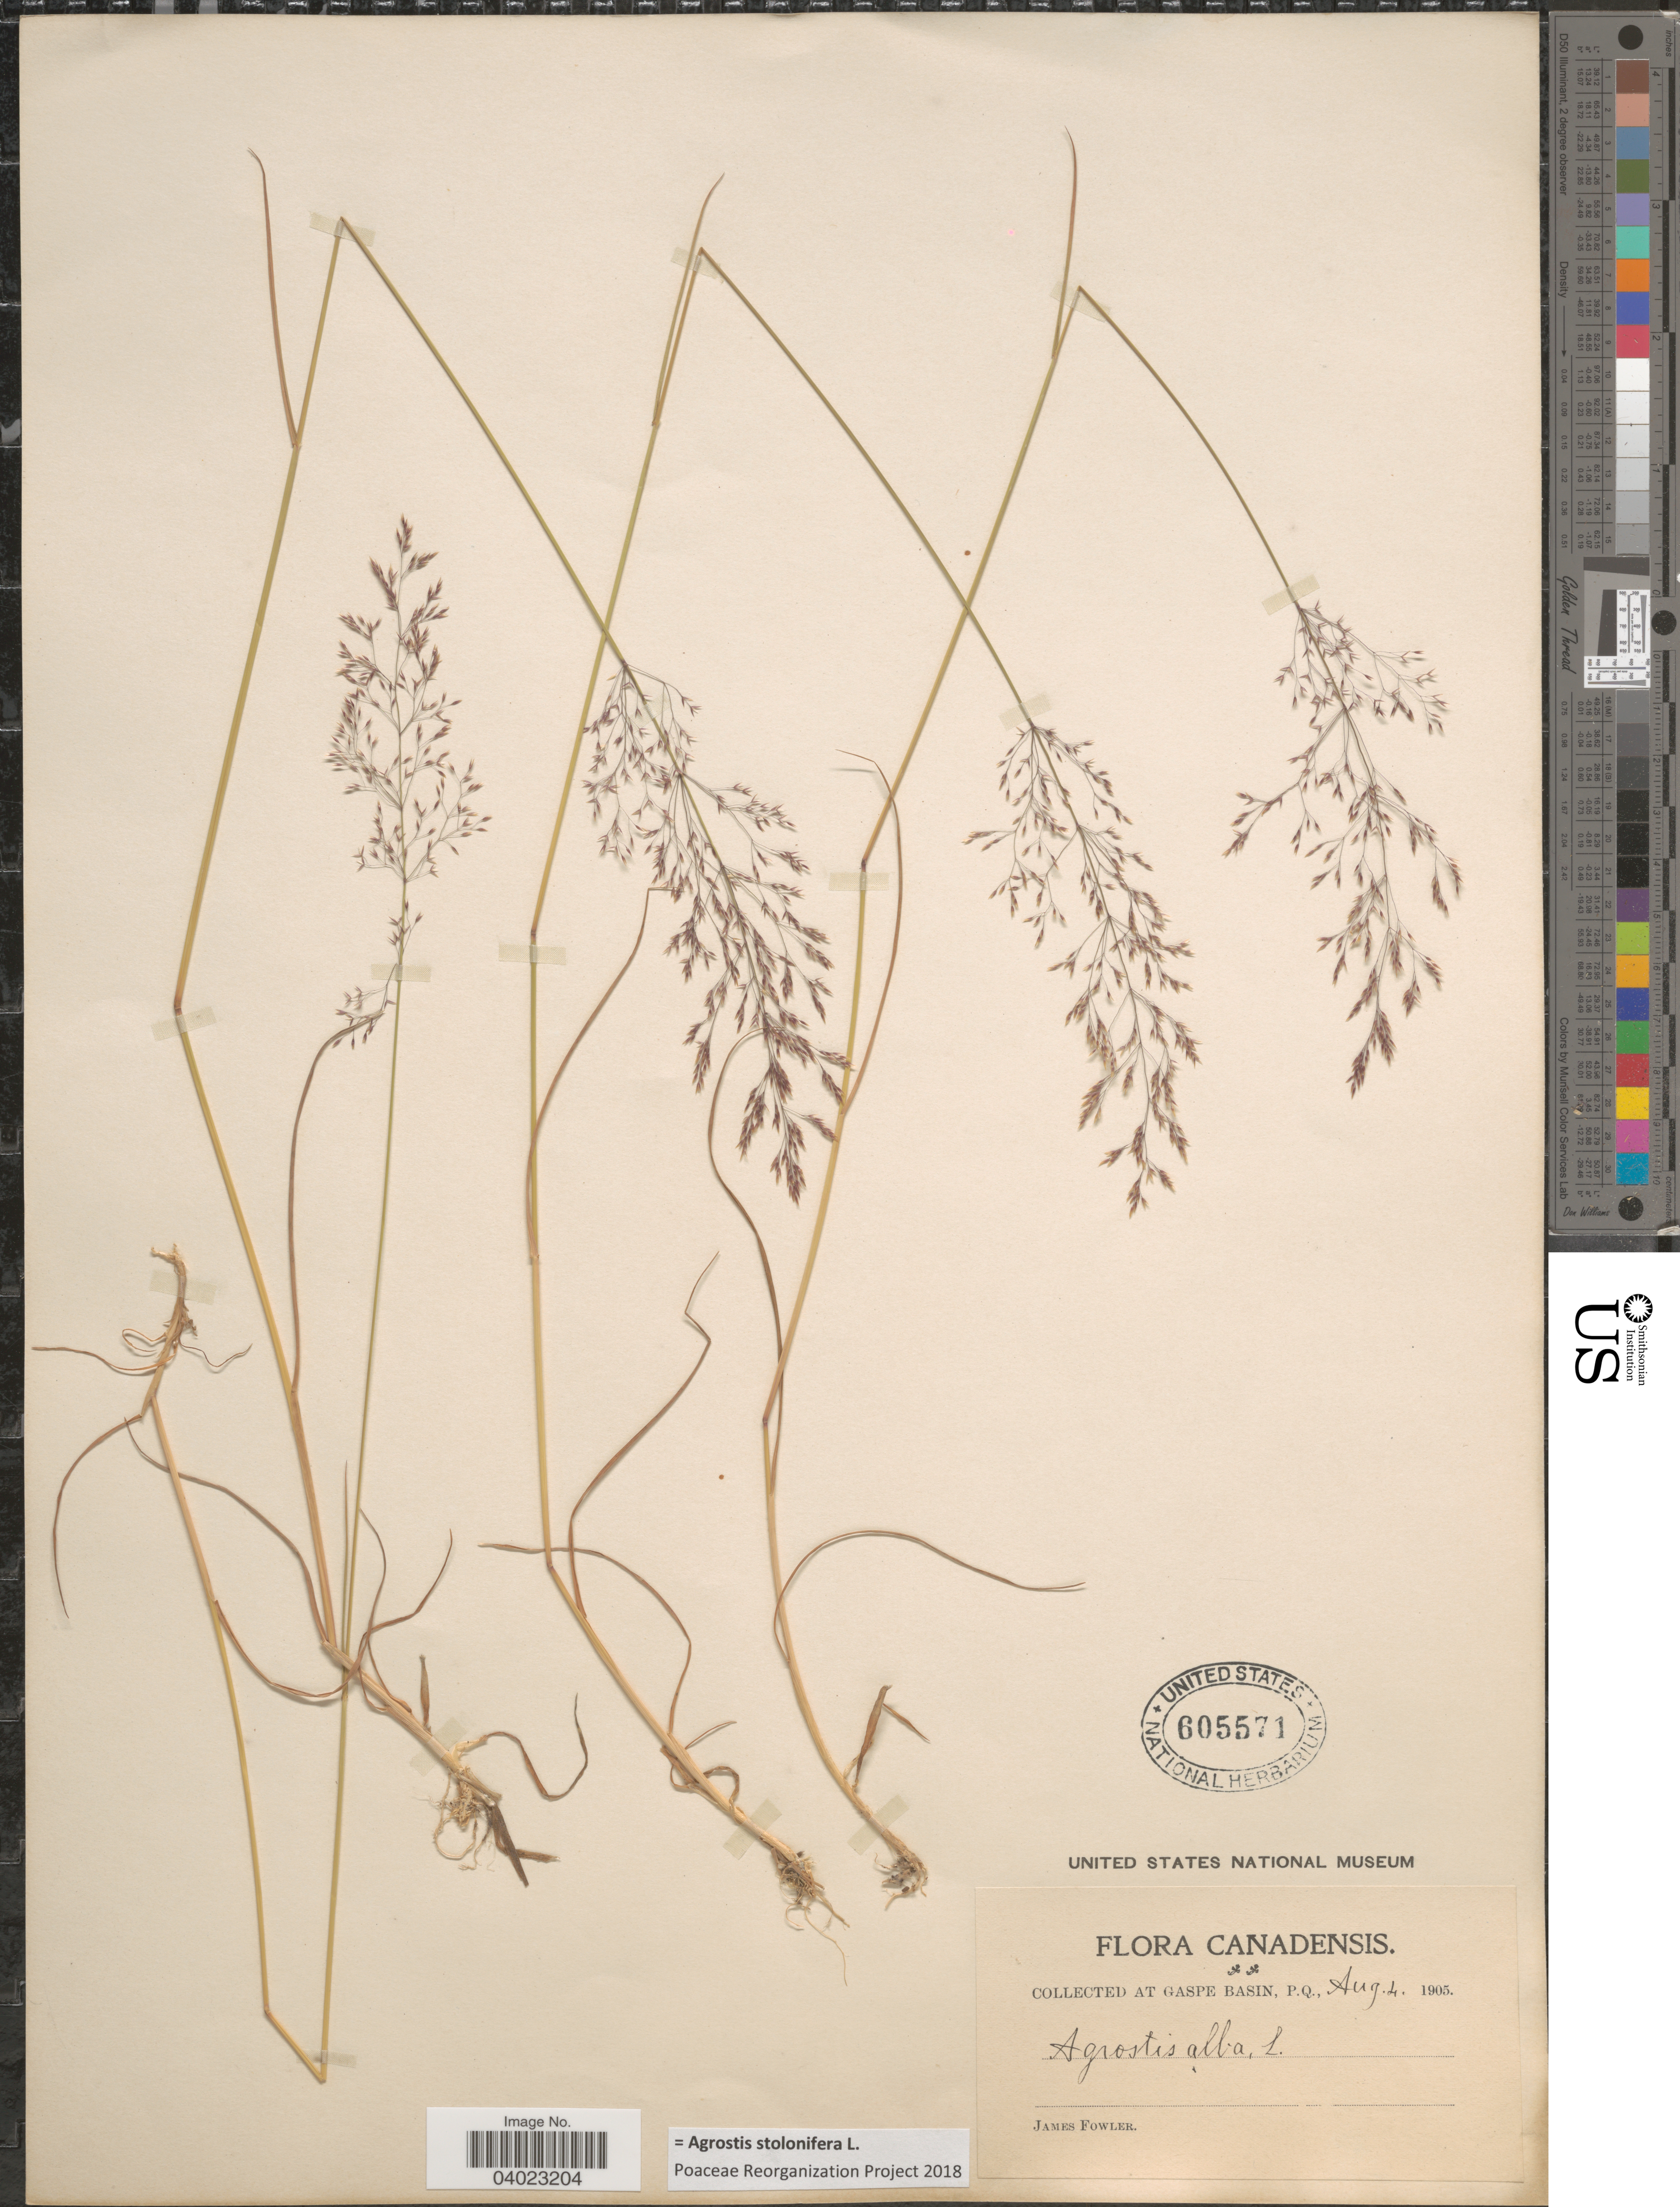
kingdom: Plantae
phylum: Tracheophyta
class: Liliopsida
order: Poales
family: Poaceae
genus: Agrostis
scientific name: Agrostis stolonifera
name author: L.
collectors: J. P. Fowler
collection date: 1905-08-04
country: Canada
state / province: Quebec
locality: At Gaspe Basin, P.Q.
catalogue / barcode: US 605571